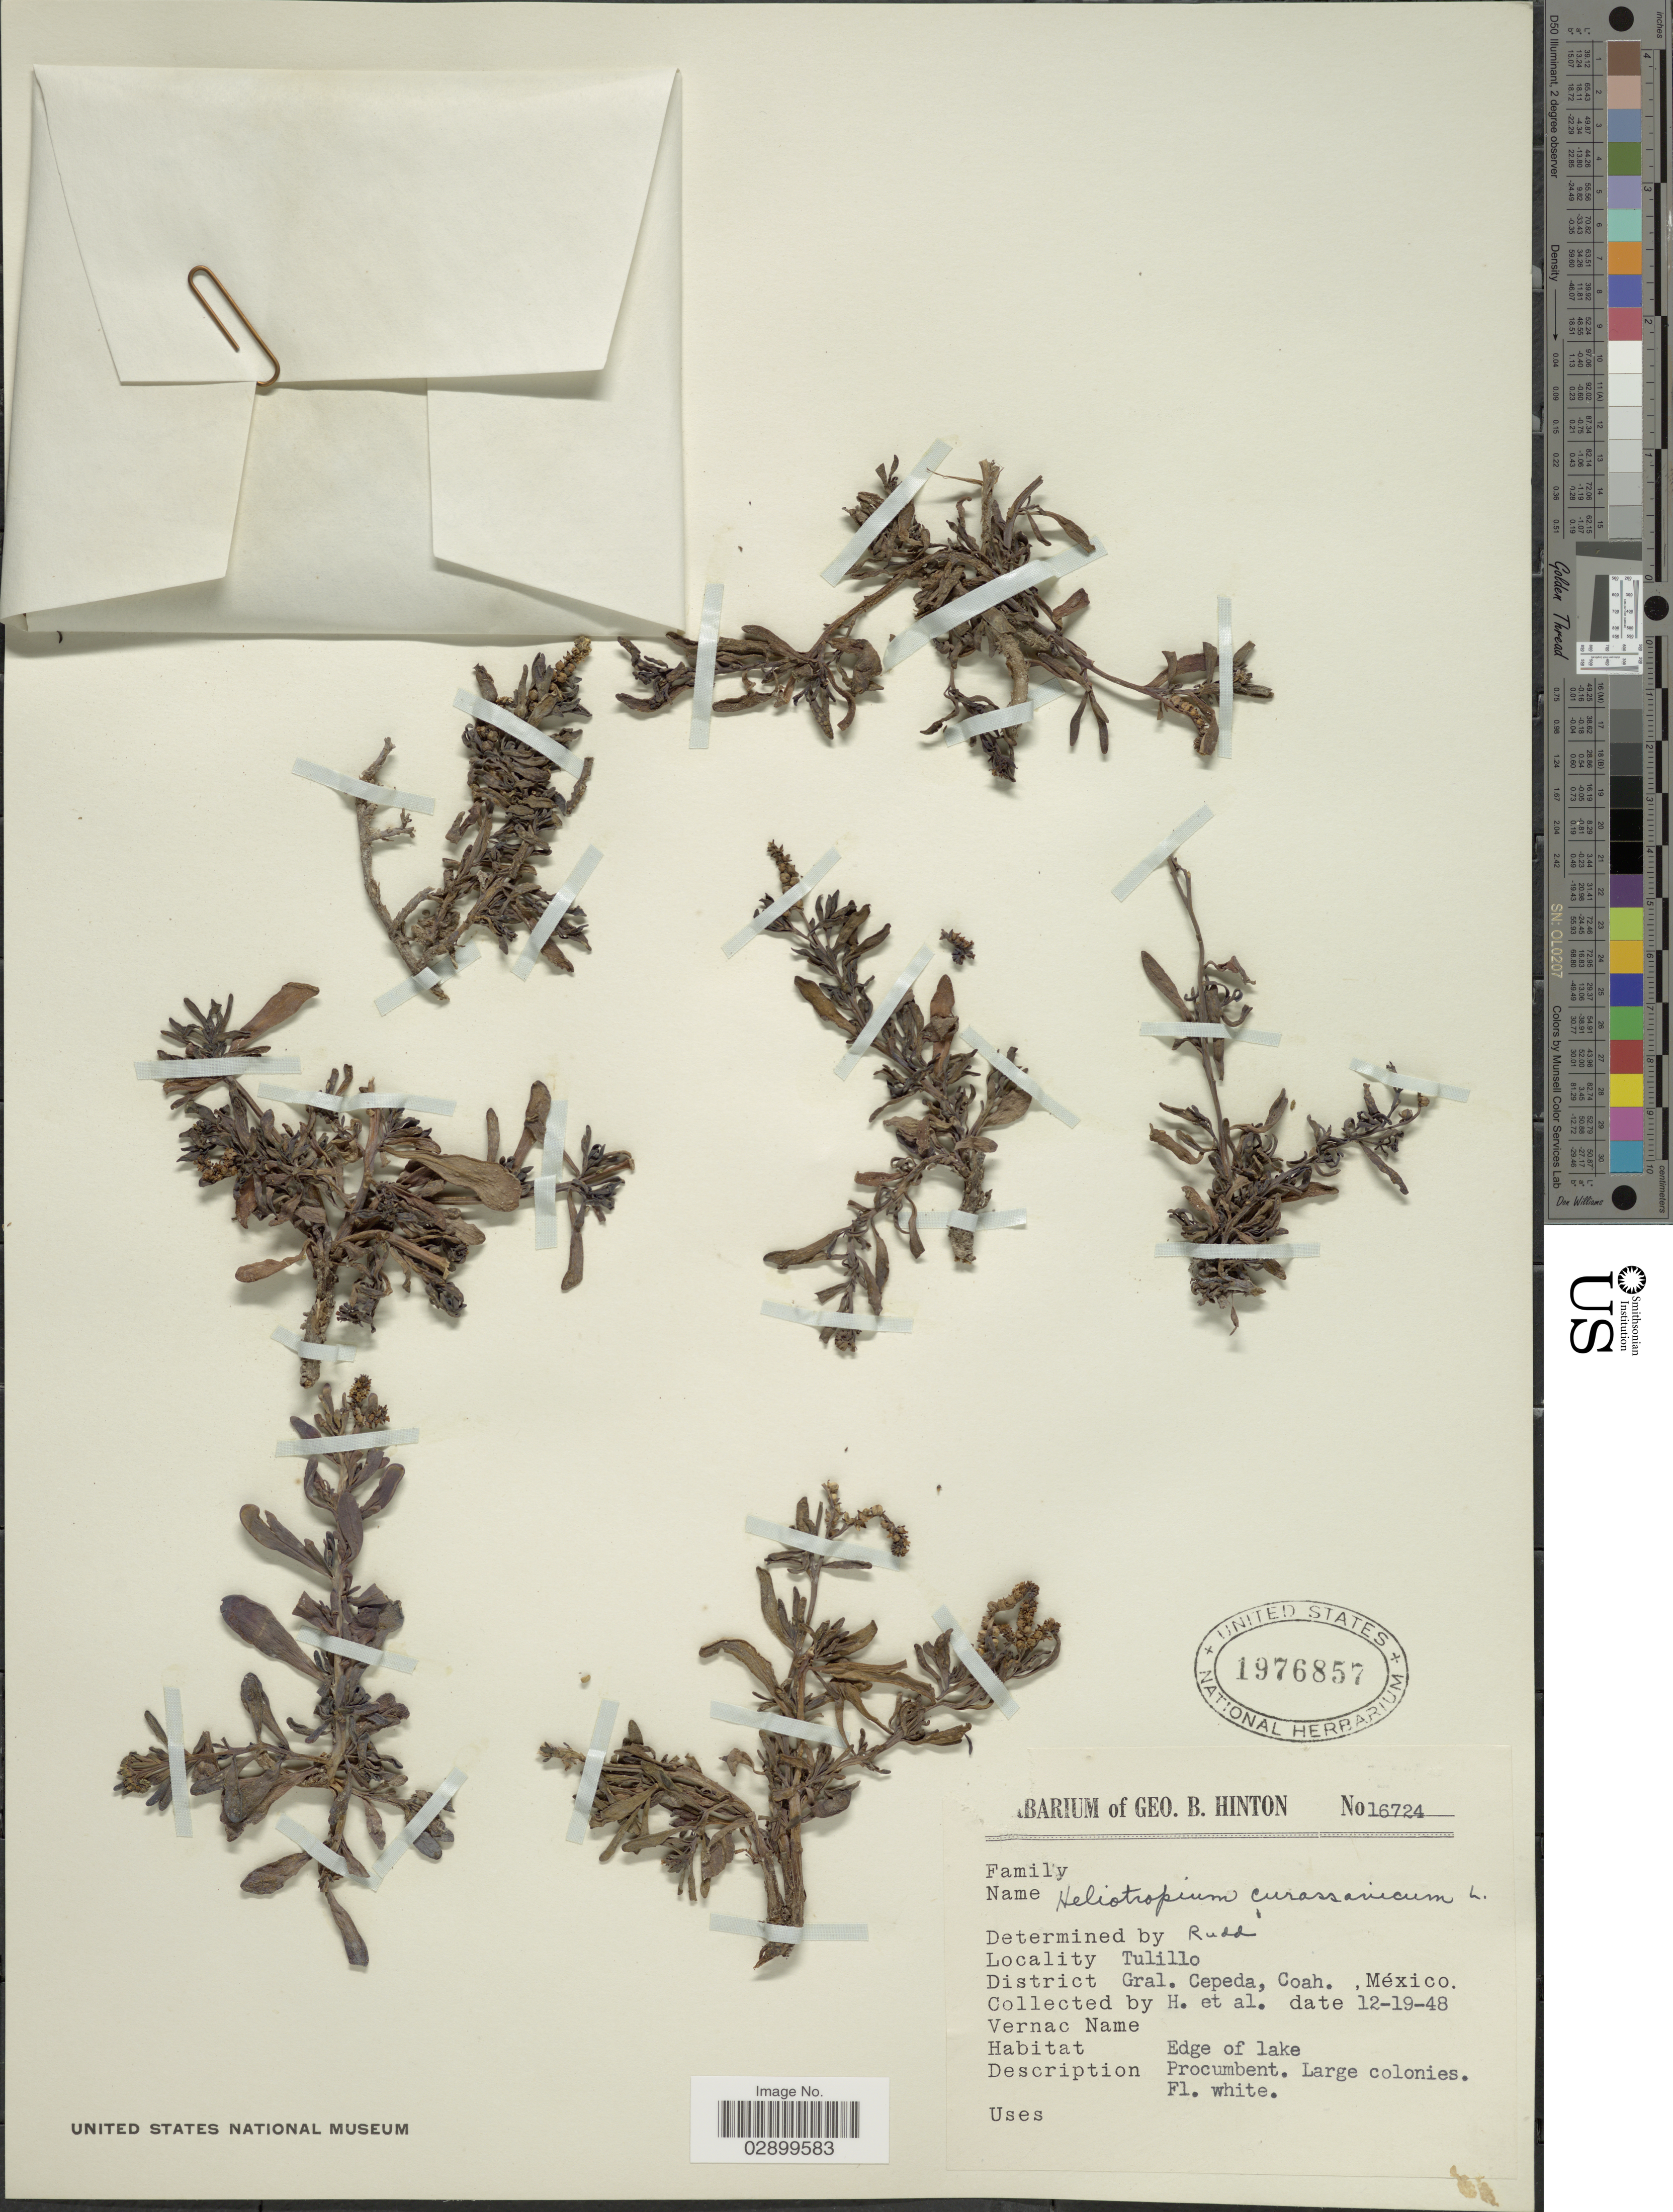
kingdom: Plantae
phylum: Tracheophyta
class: Magnoliopsida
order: Boraginales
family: Heliotropiaceae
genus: Heliotropium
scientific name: Heliotropium curassavicum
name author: L.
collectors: G. B. Hinton & et al.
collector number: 16724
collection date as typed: Transcribed d/m/y: 19/12/48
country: Mexico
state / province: Coahuila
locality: Tulillo, District Gral. Cepeda.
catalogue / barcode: US 1976857